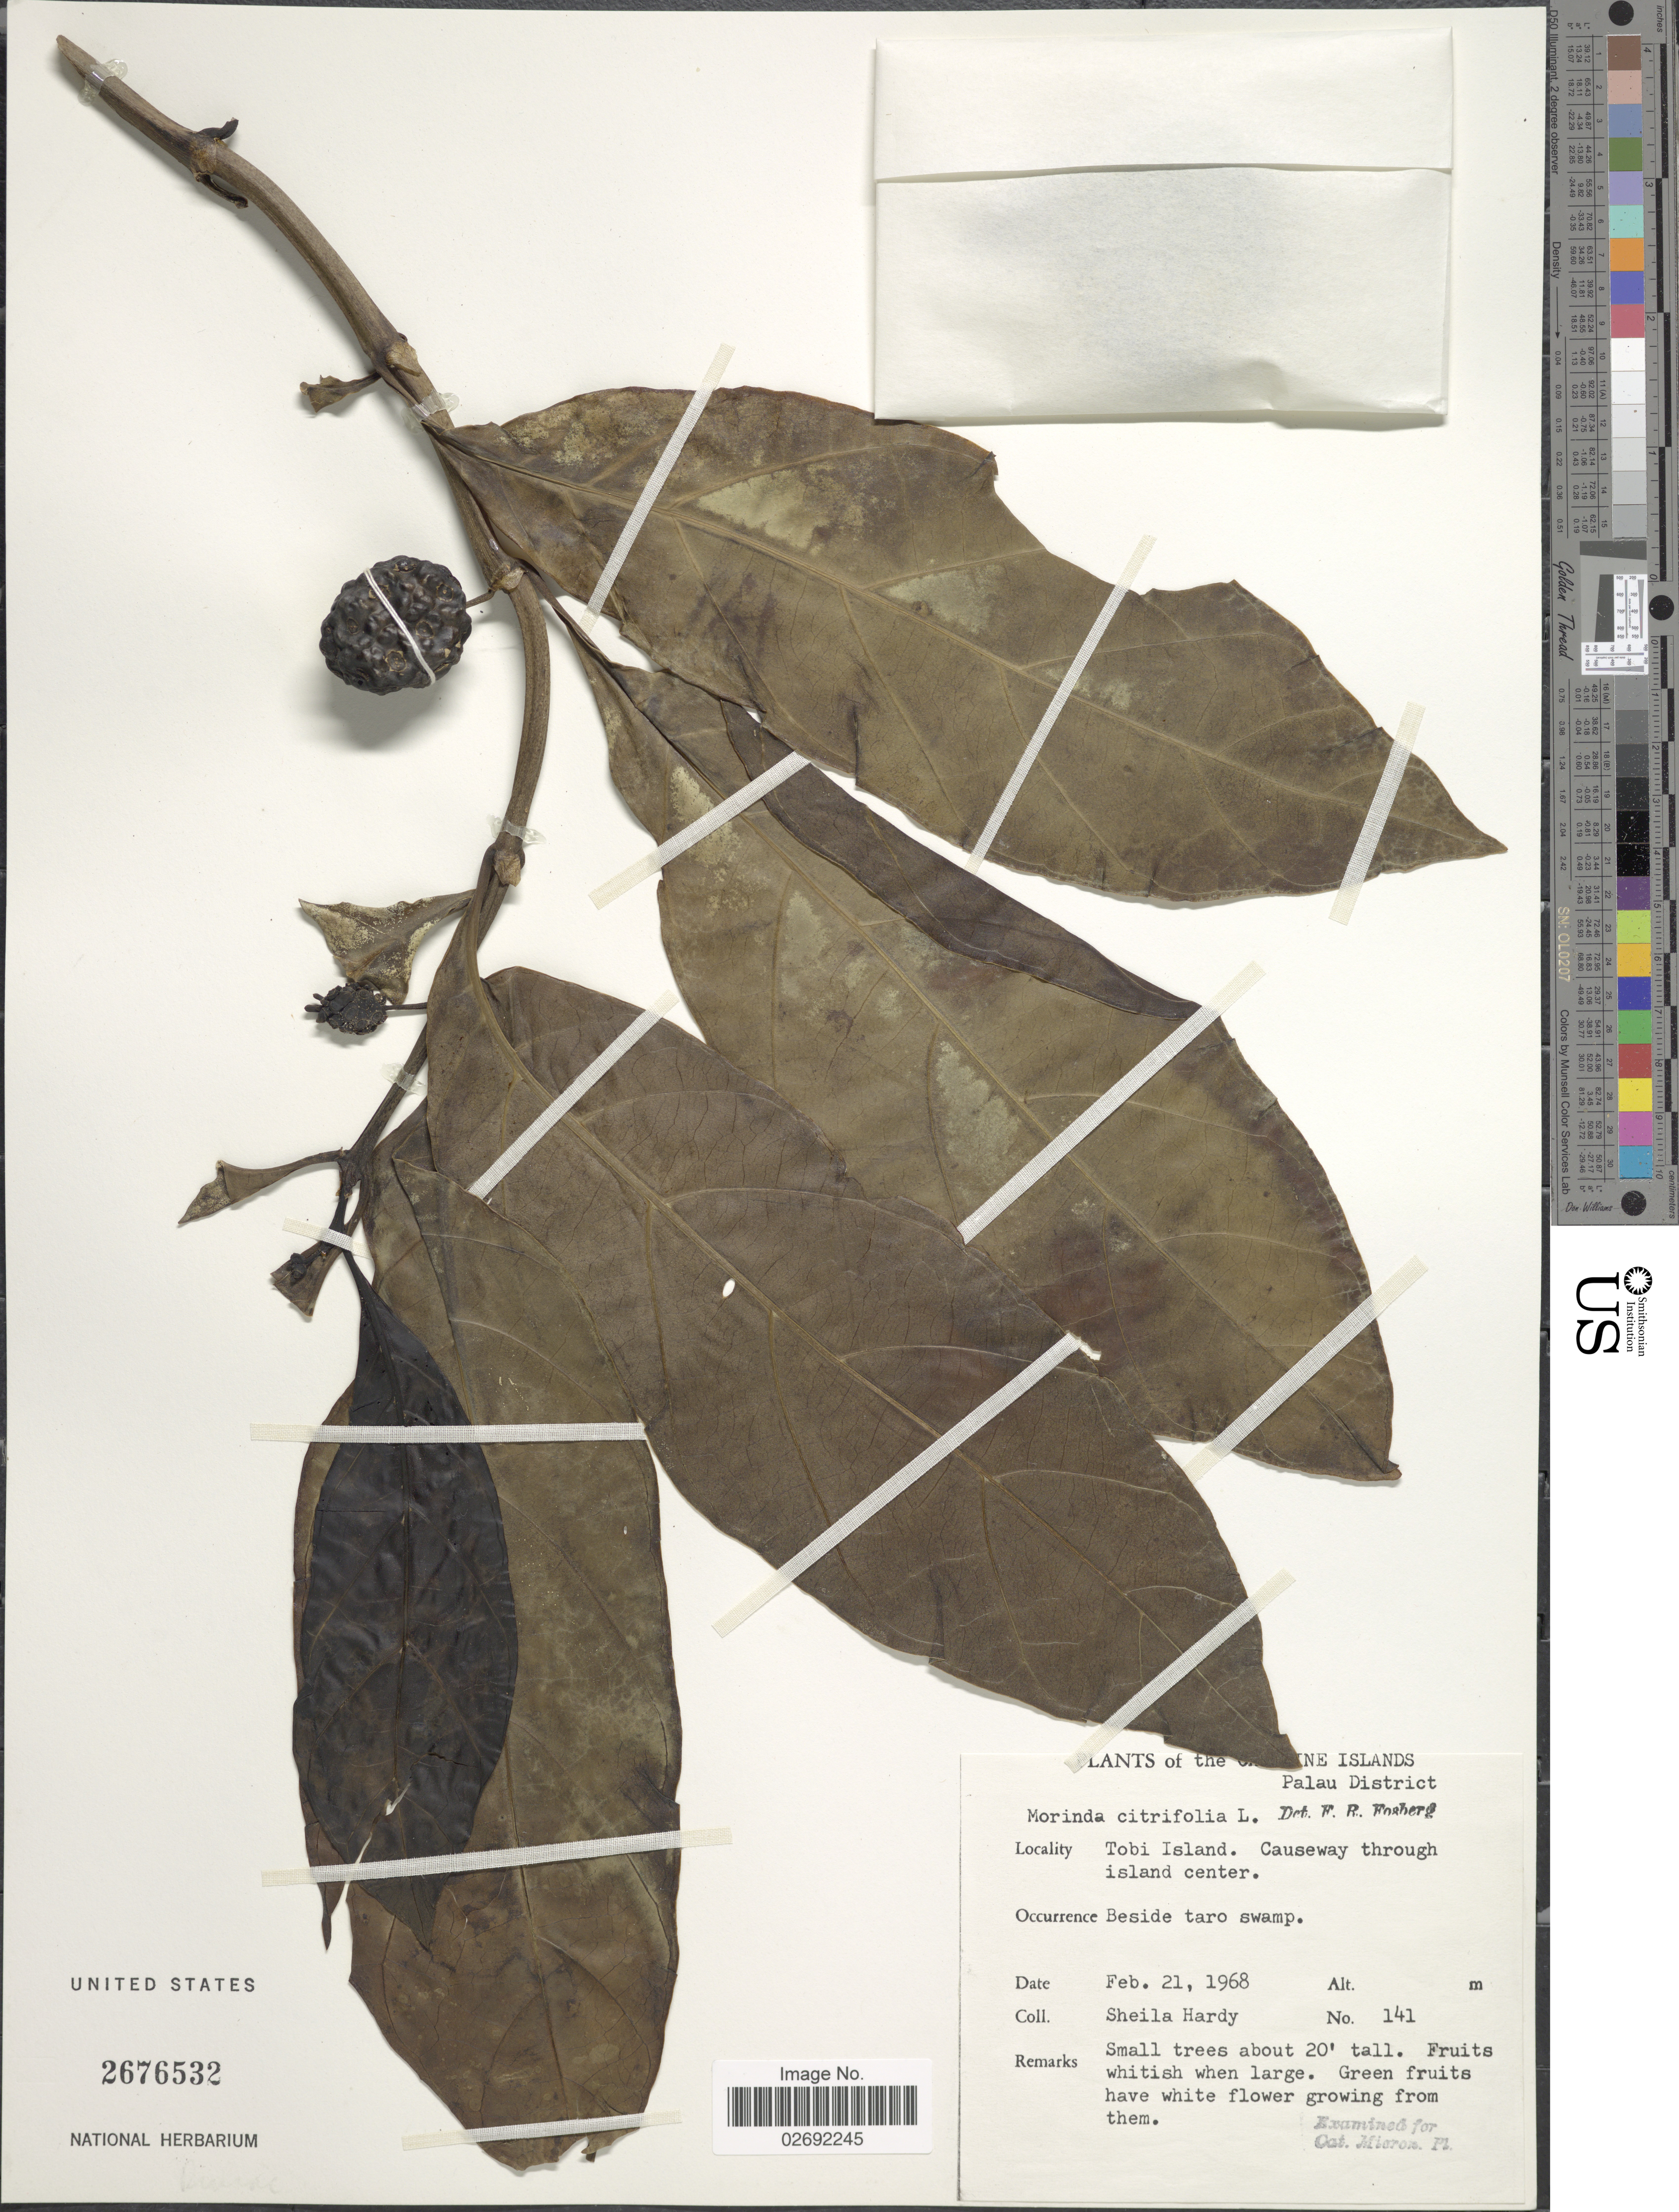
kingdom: Plantae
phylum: Tracheophyta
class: Magnoliopsida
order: Gentianales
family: Rubiaceae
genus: Morinda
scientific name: Morinda citrifolia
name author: L.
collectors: S. Hardy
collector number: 141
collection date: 1968-02-21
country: Palau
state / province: Belau Outliers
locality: [illegible text]ne Islands. Tobi Island. Causeway through island center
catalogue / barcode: US 2676532